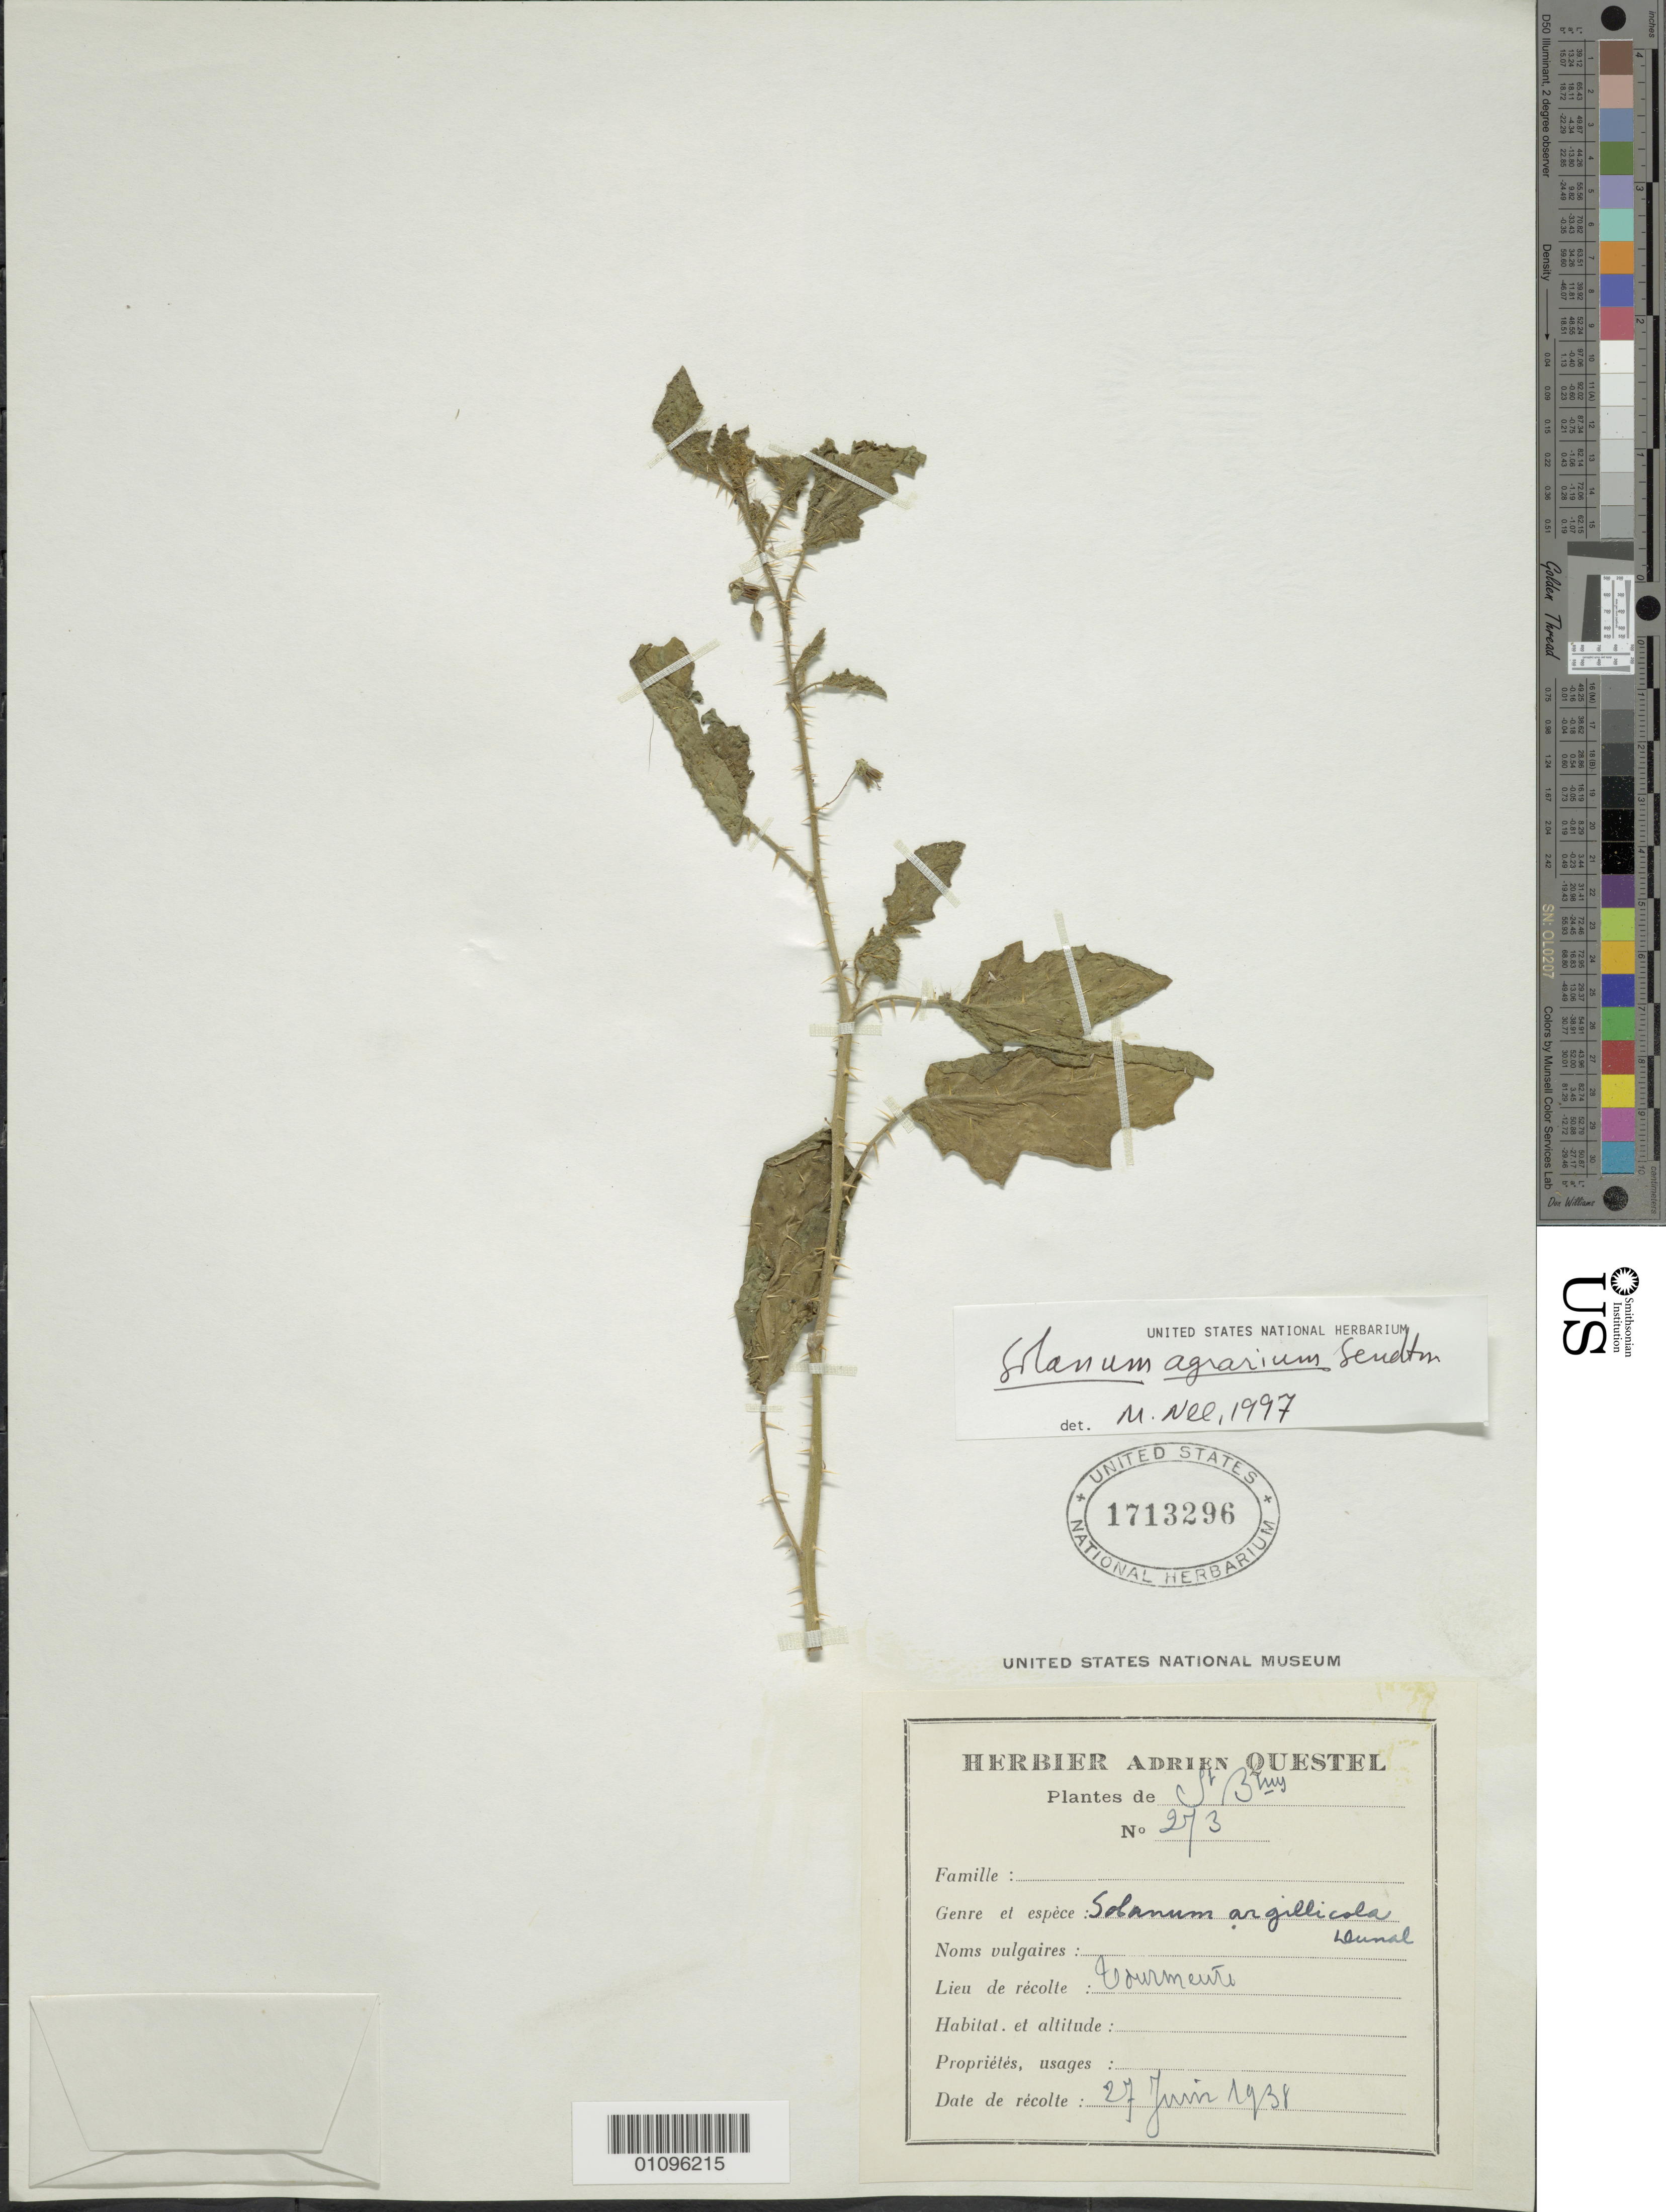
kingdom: Plantae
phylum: Tracheophyta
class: Magnoliopsida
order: Solanales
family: Solanaceae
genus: Solanum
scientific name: Solanum agrarium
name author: Sendtn.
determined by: Nee, Michael H.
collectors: A. Questel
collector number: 273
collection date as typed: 27 Jun 1938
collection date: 1938-06-27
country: Saint Barthélemy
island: St. Barthélemy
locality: Tourmente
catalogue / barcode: US 1713296